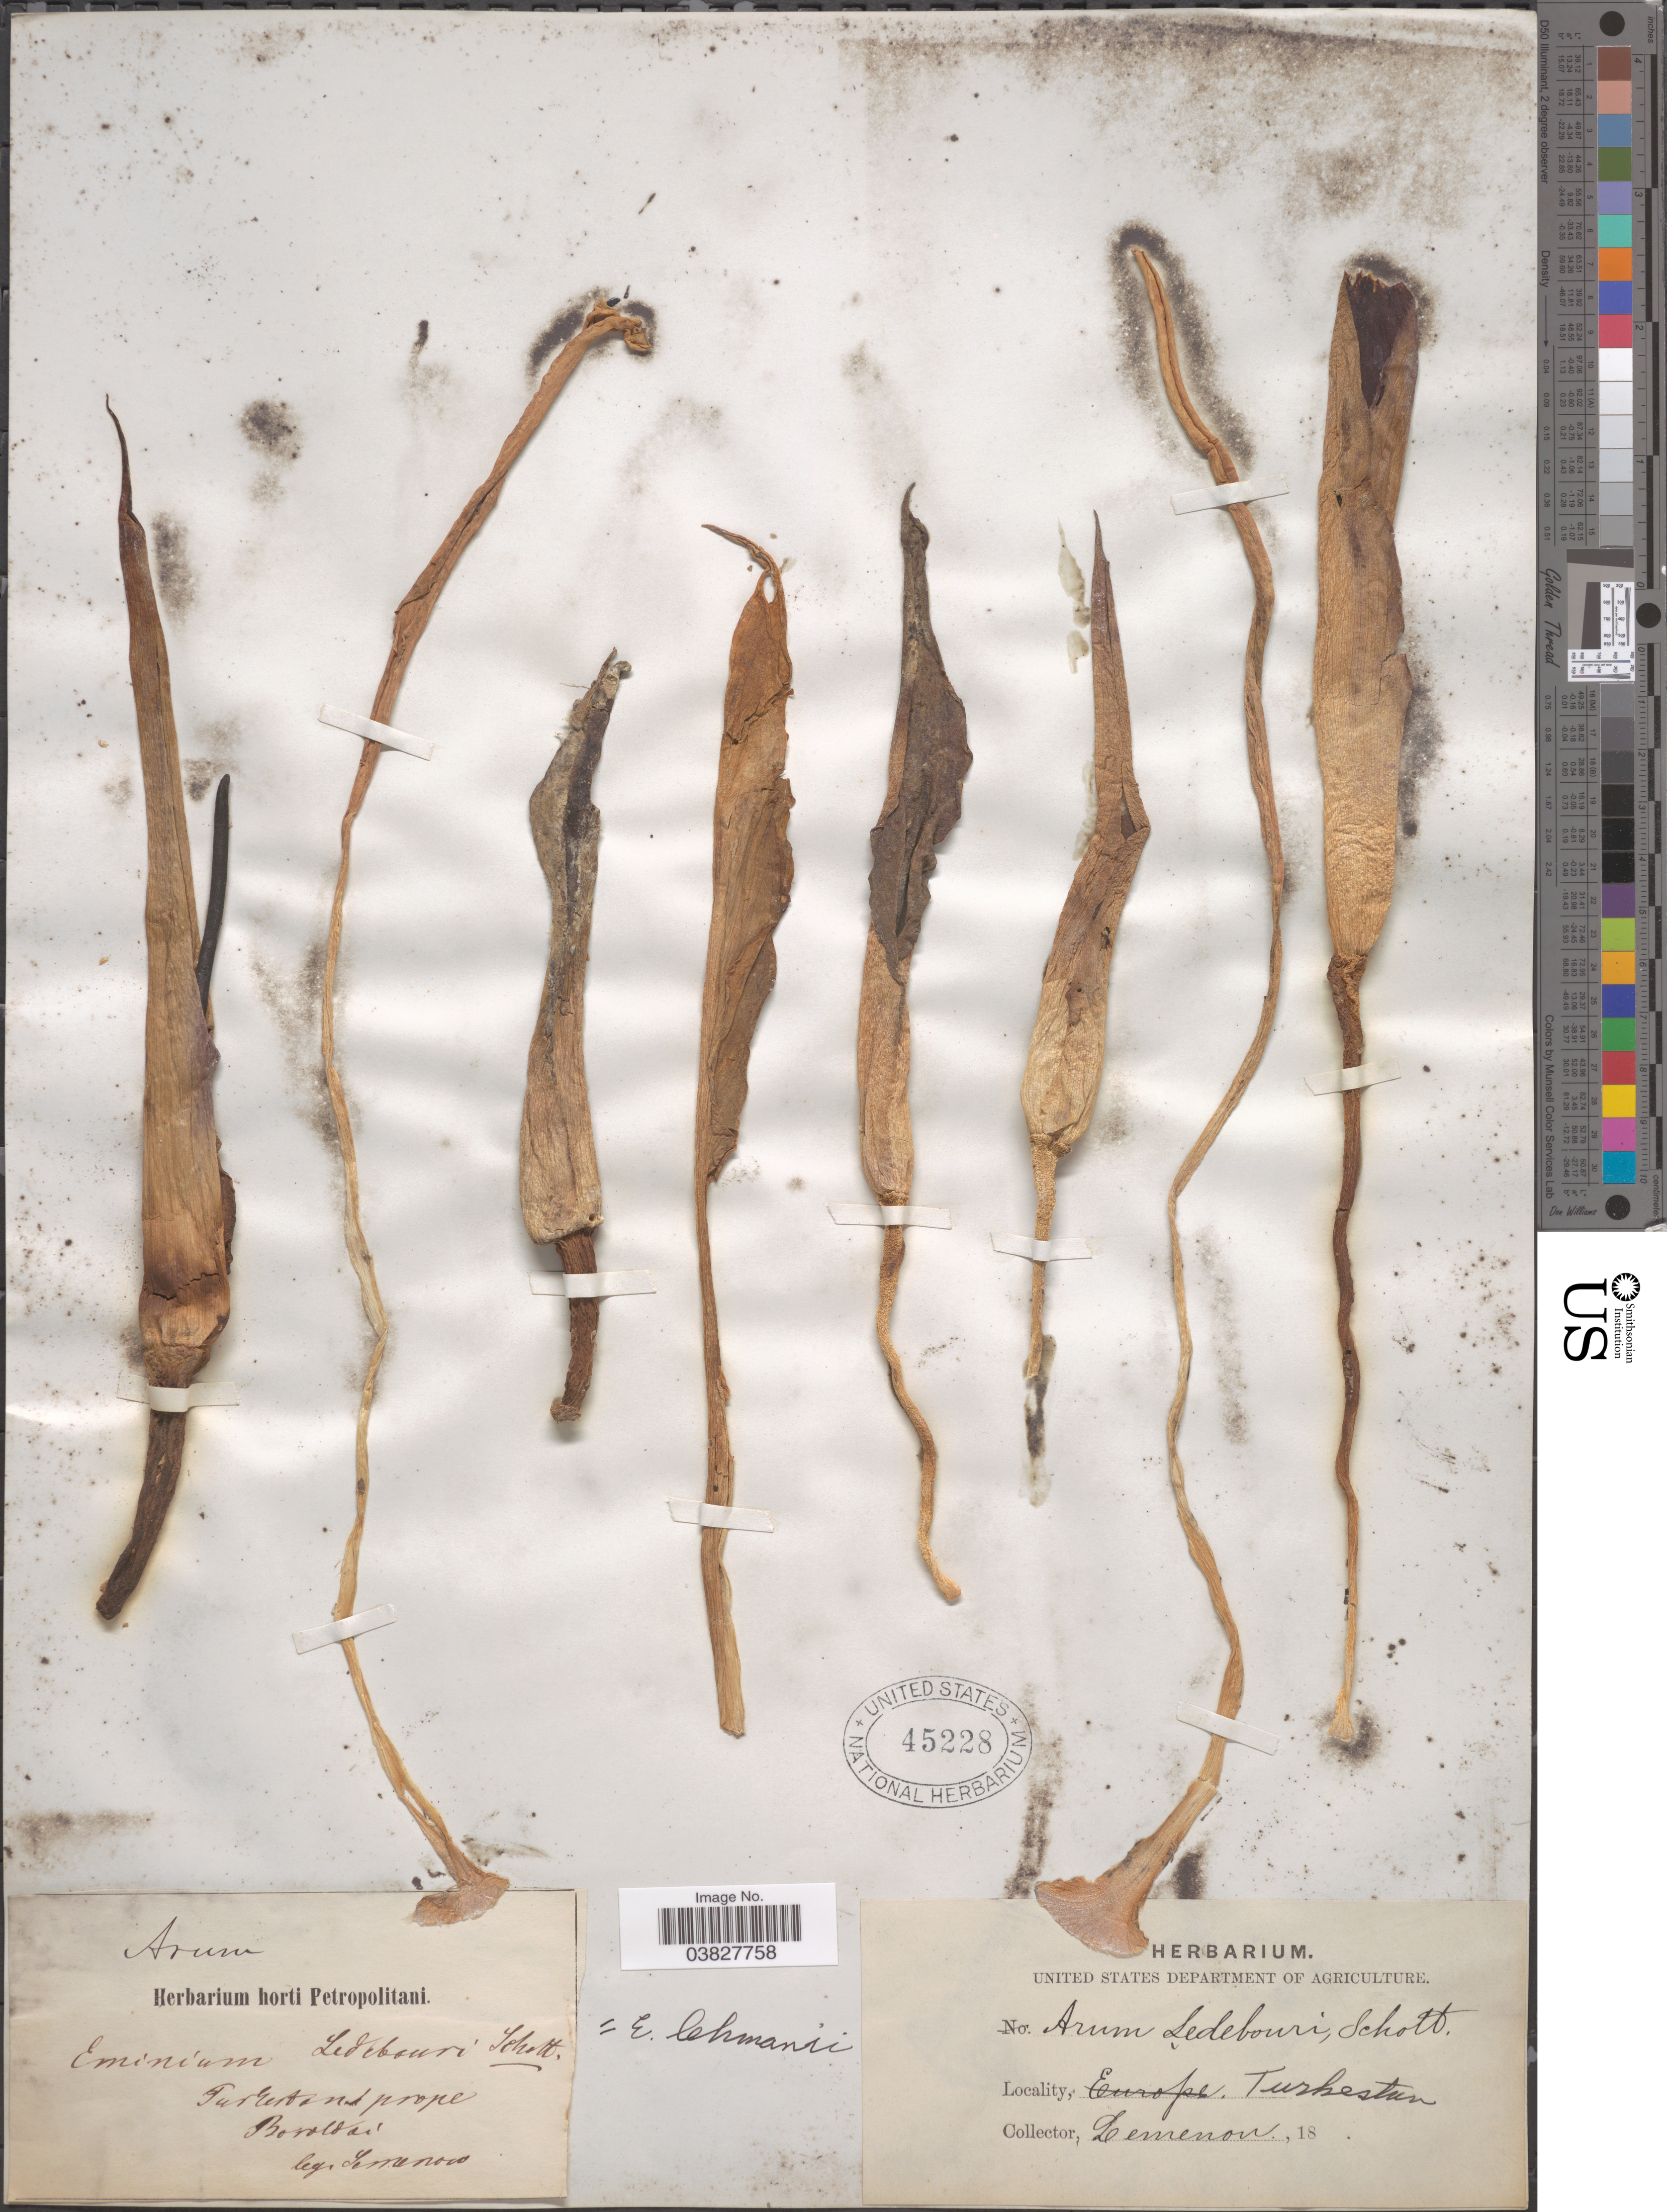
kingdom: Plantae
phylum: Tracheophyta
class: Liliopsida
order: Alismatales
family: Araceae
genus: Eminium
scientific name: Eminium lehmannii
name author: (Bunge) Kuntze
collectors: P. P. Semenov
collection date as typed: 18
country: Kazakhstan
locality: Turkestan prope Boroldai.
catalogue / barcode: US 45228